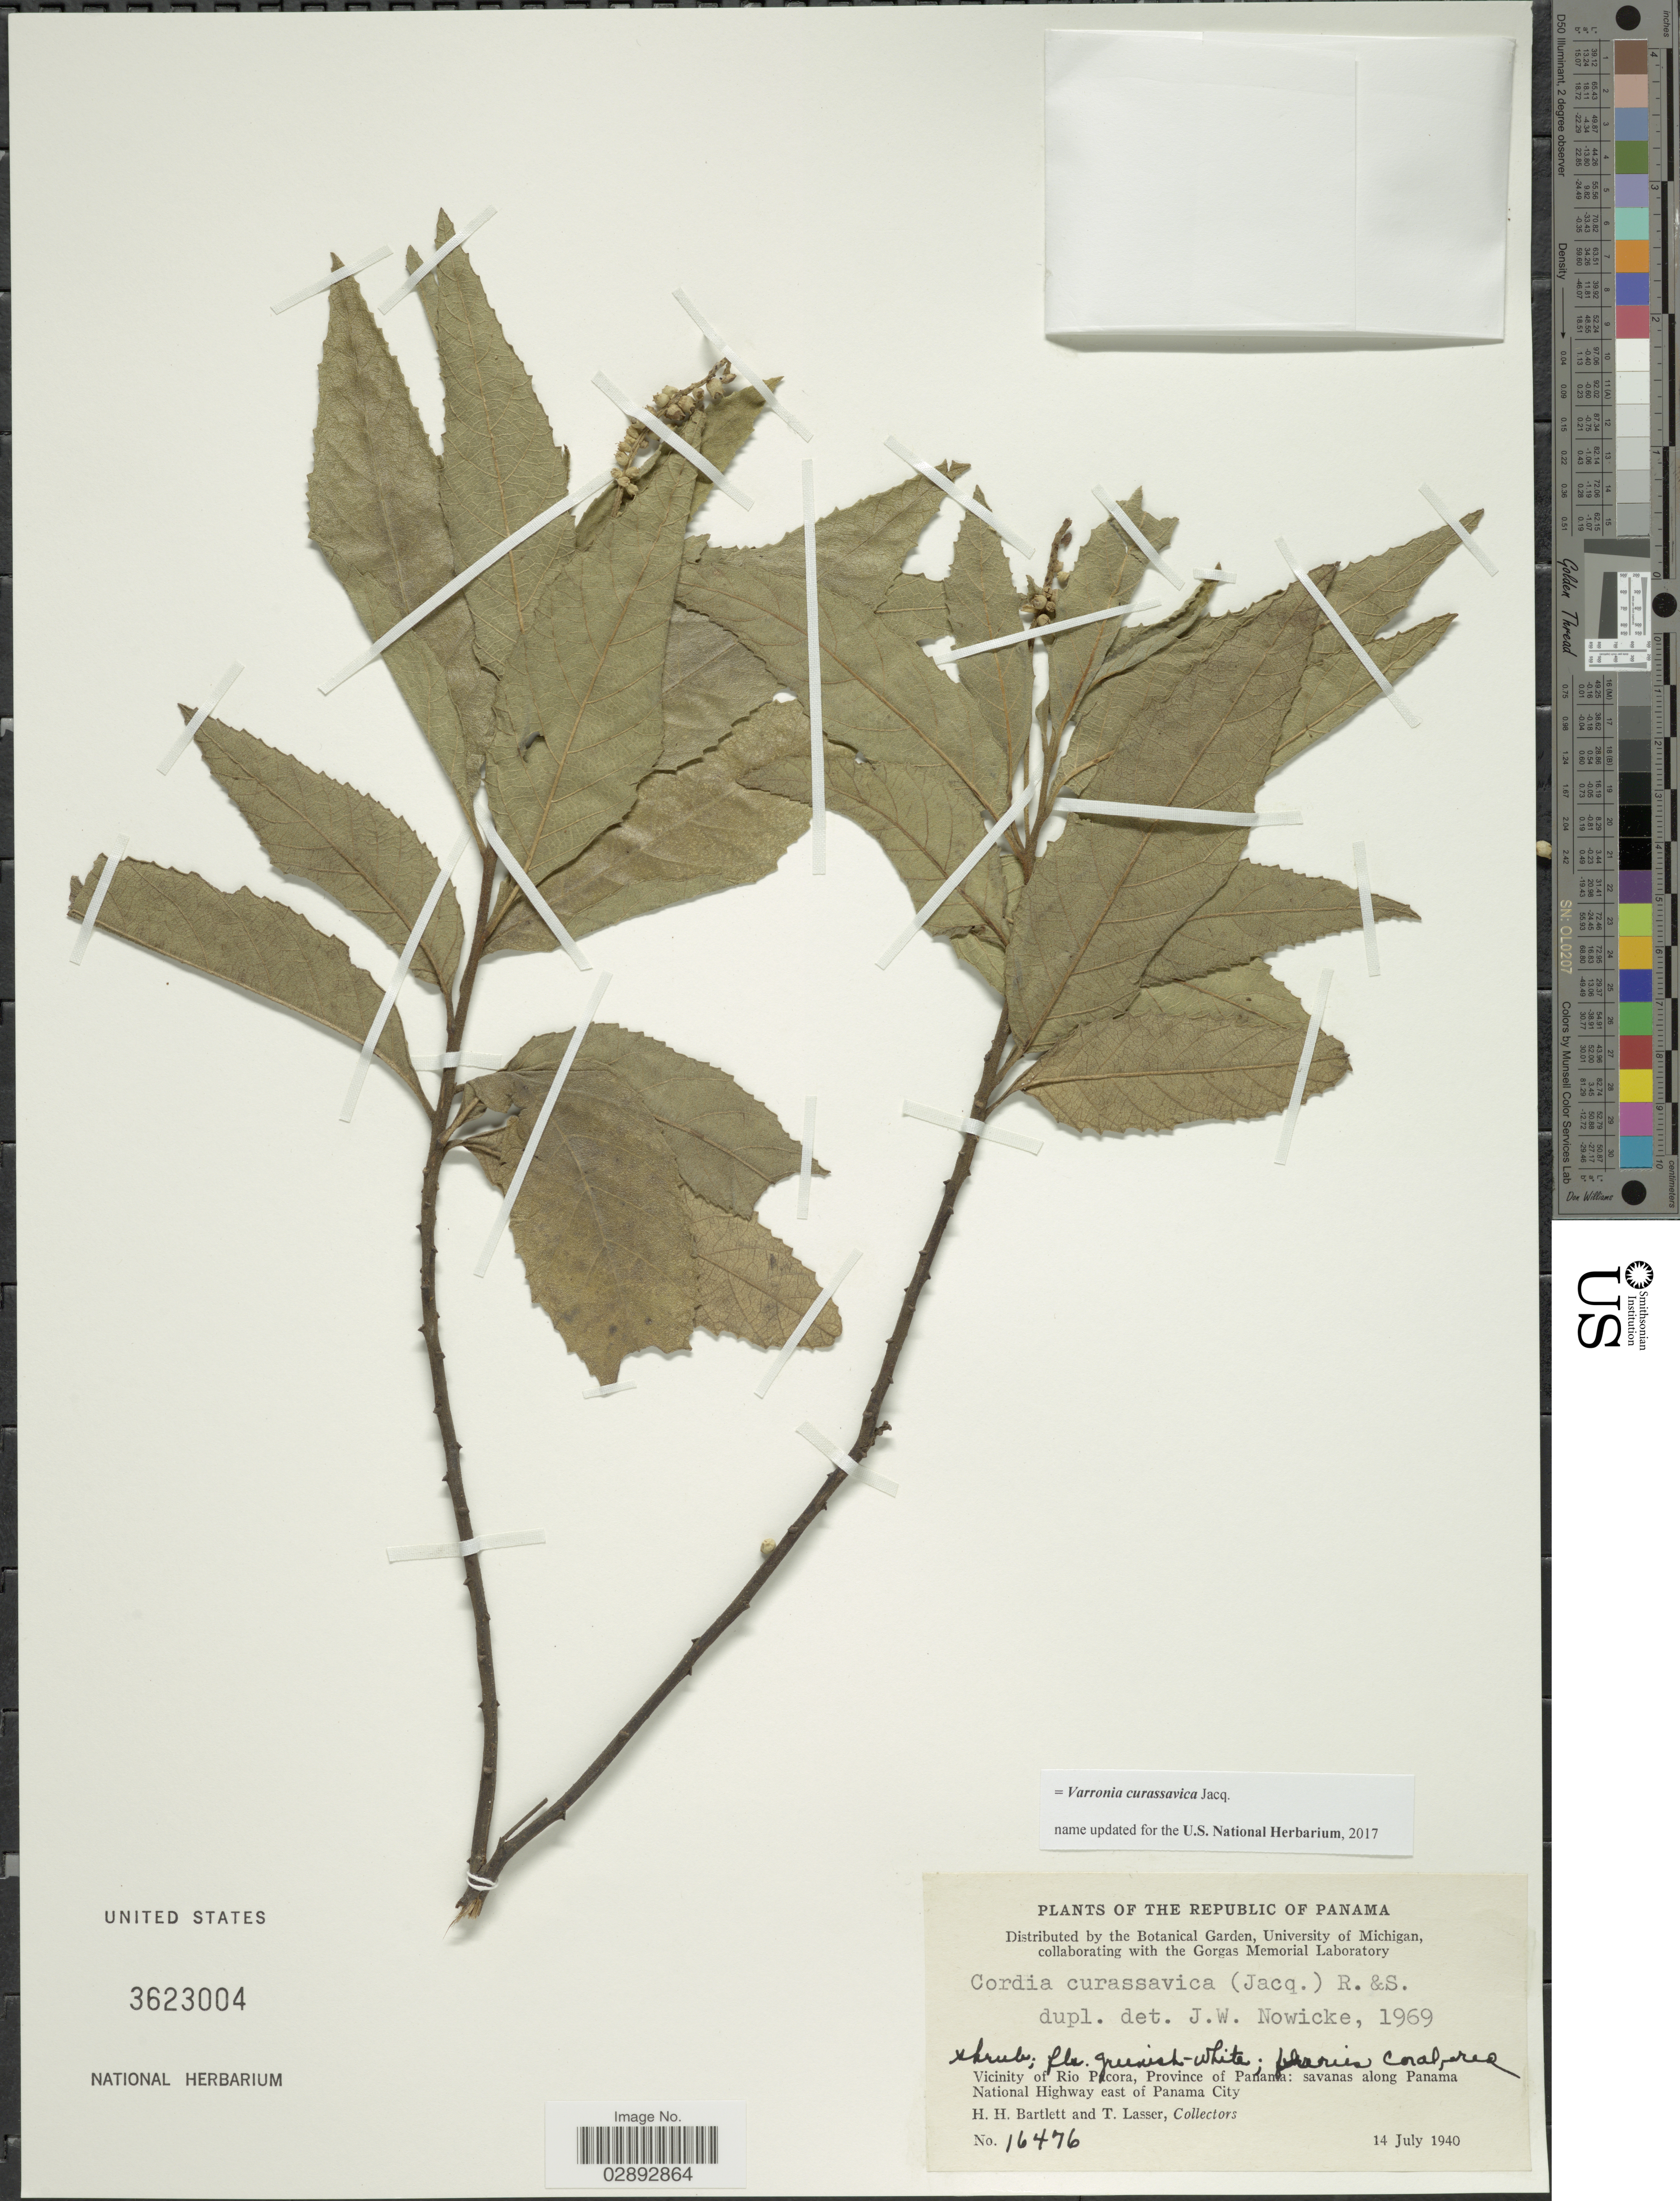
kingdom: Plantae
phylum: Tracheophyta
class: Magnoliopsida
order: Boraginales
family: Cordiaceae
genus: Varronia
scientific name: Varronia curassavica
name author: Jacq.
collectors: H. H. Bartlett & T. Lasser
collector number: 16476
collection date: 1940-07-14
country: Panama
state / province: Panamá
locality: Republic of Panama. Vicinity of Rio Picora, Province of Panama: savanas along Panama National Highway east of Panama City.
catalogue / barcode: US 3623004